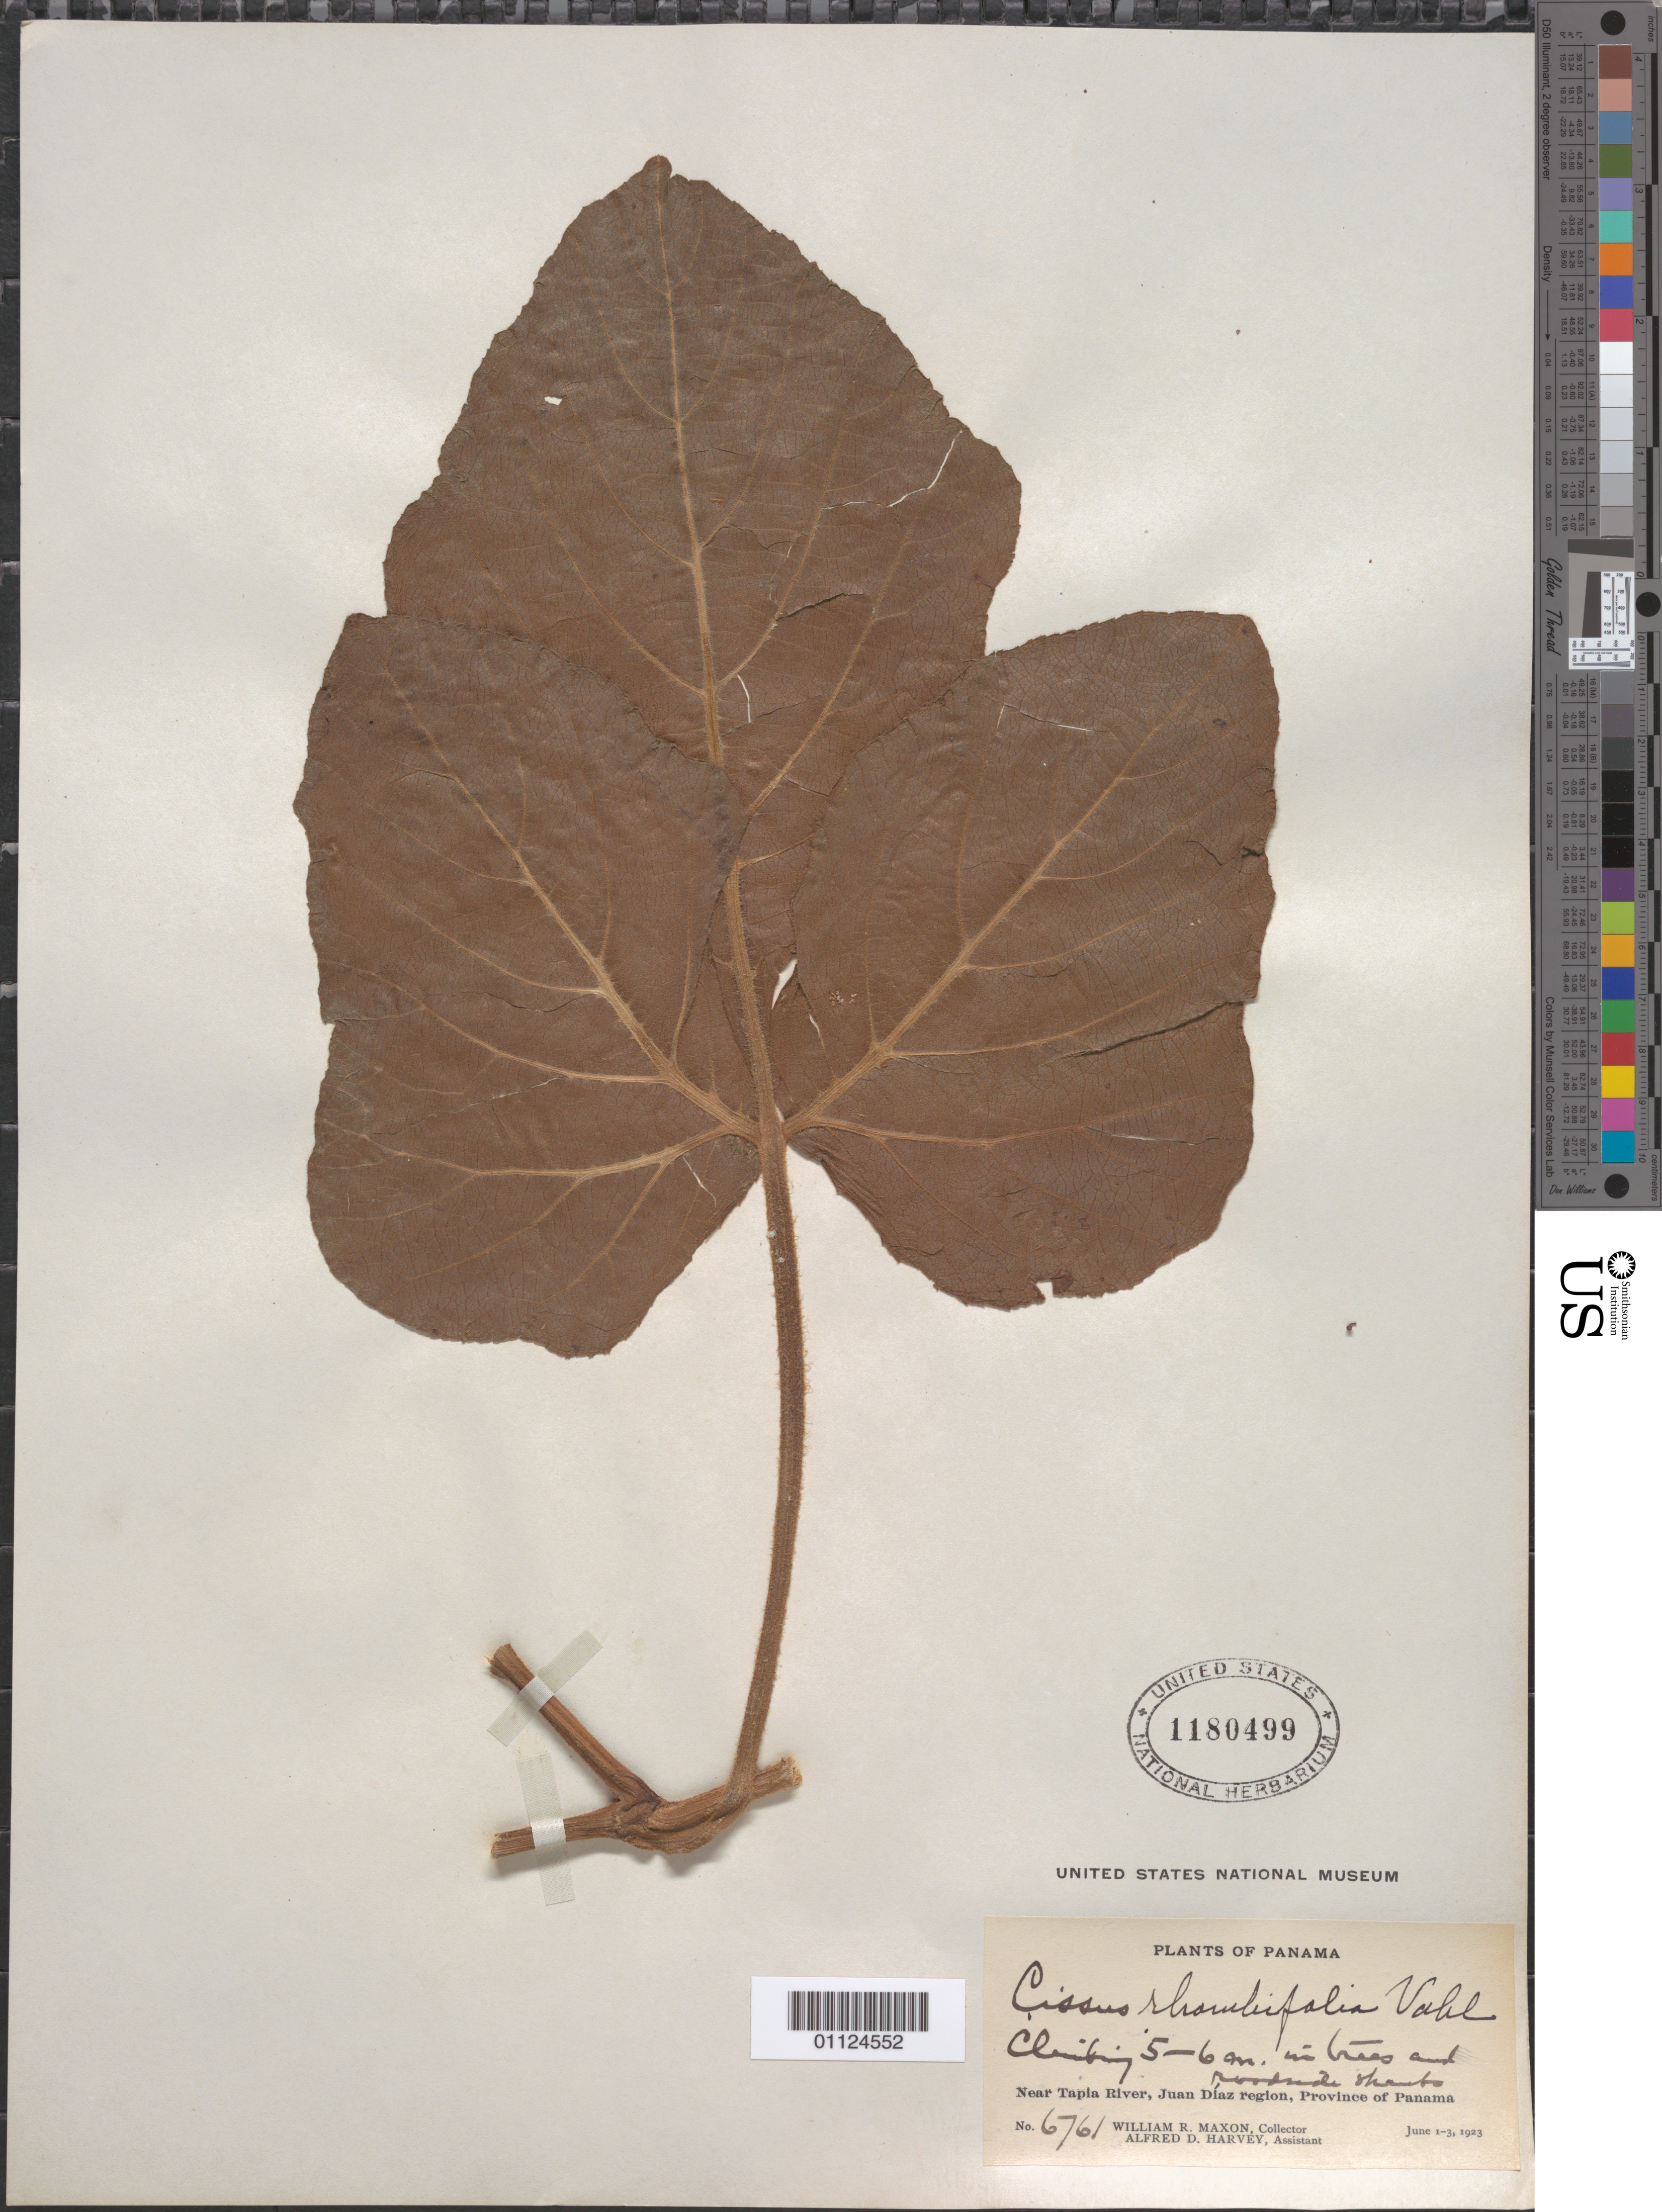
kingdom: Plantae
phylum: Tracheophyta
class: Magnoliopsida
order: Vitales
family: Vitaceae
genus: Cissus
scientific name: Cissus rhombifolia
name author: Vahl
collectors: W. R. Maxon & A. D. Harvey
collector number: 6761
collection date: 1923-06-01/1923-06-03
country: Panama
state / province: Panamá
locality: Near Tapia River, Juan Diaz region.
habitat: Climber, roadside.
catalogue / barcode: US 1180499